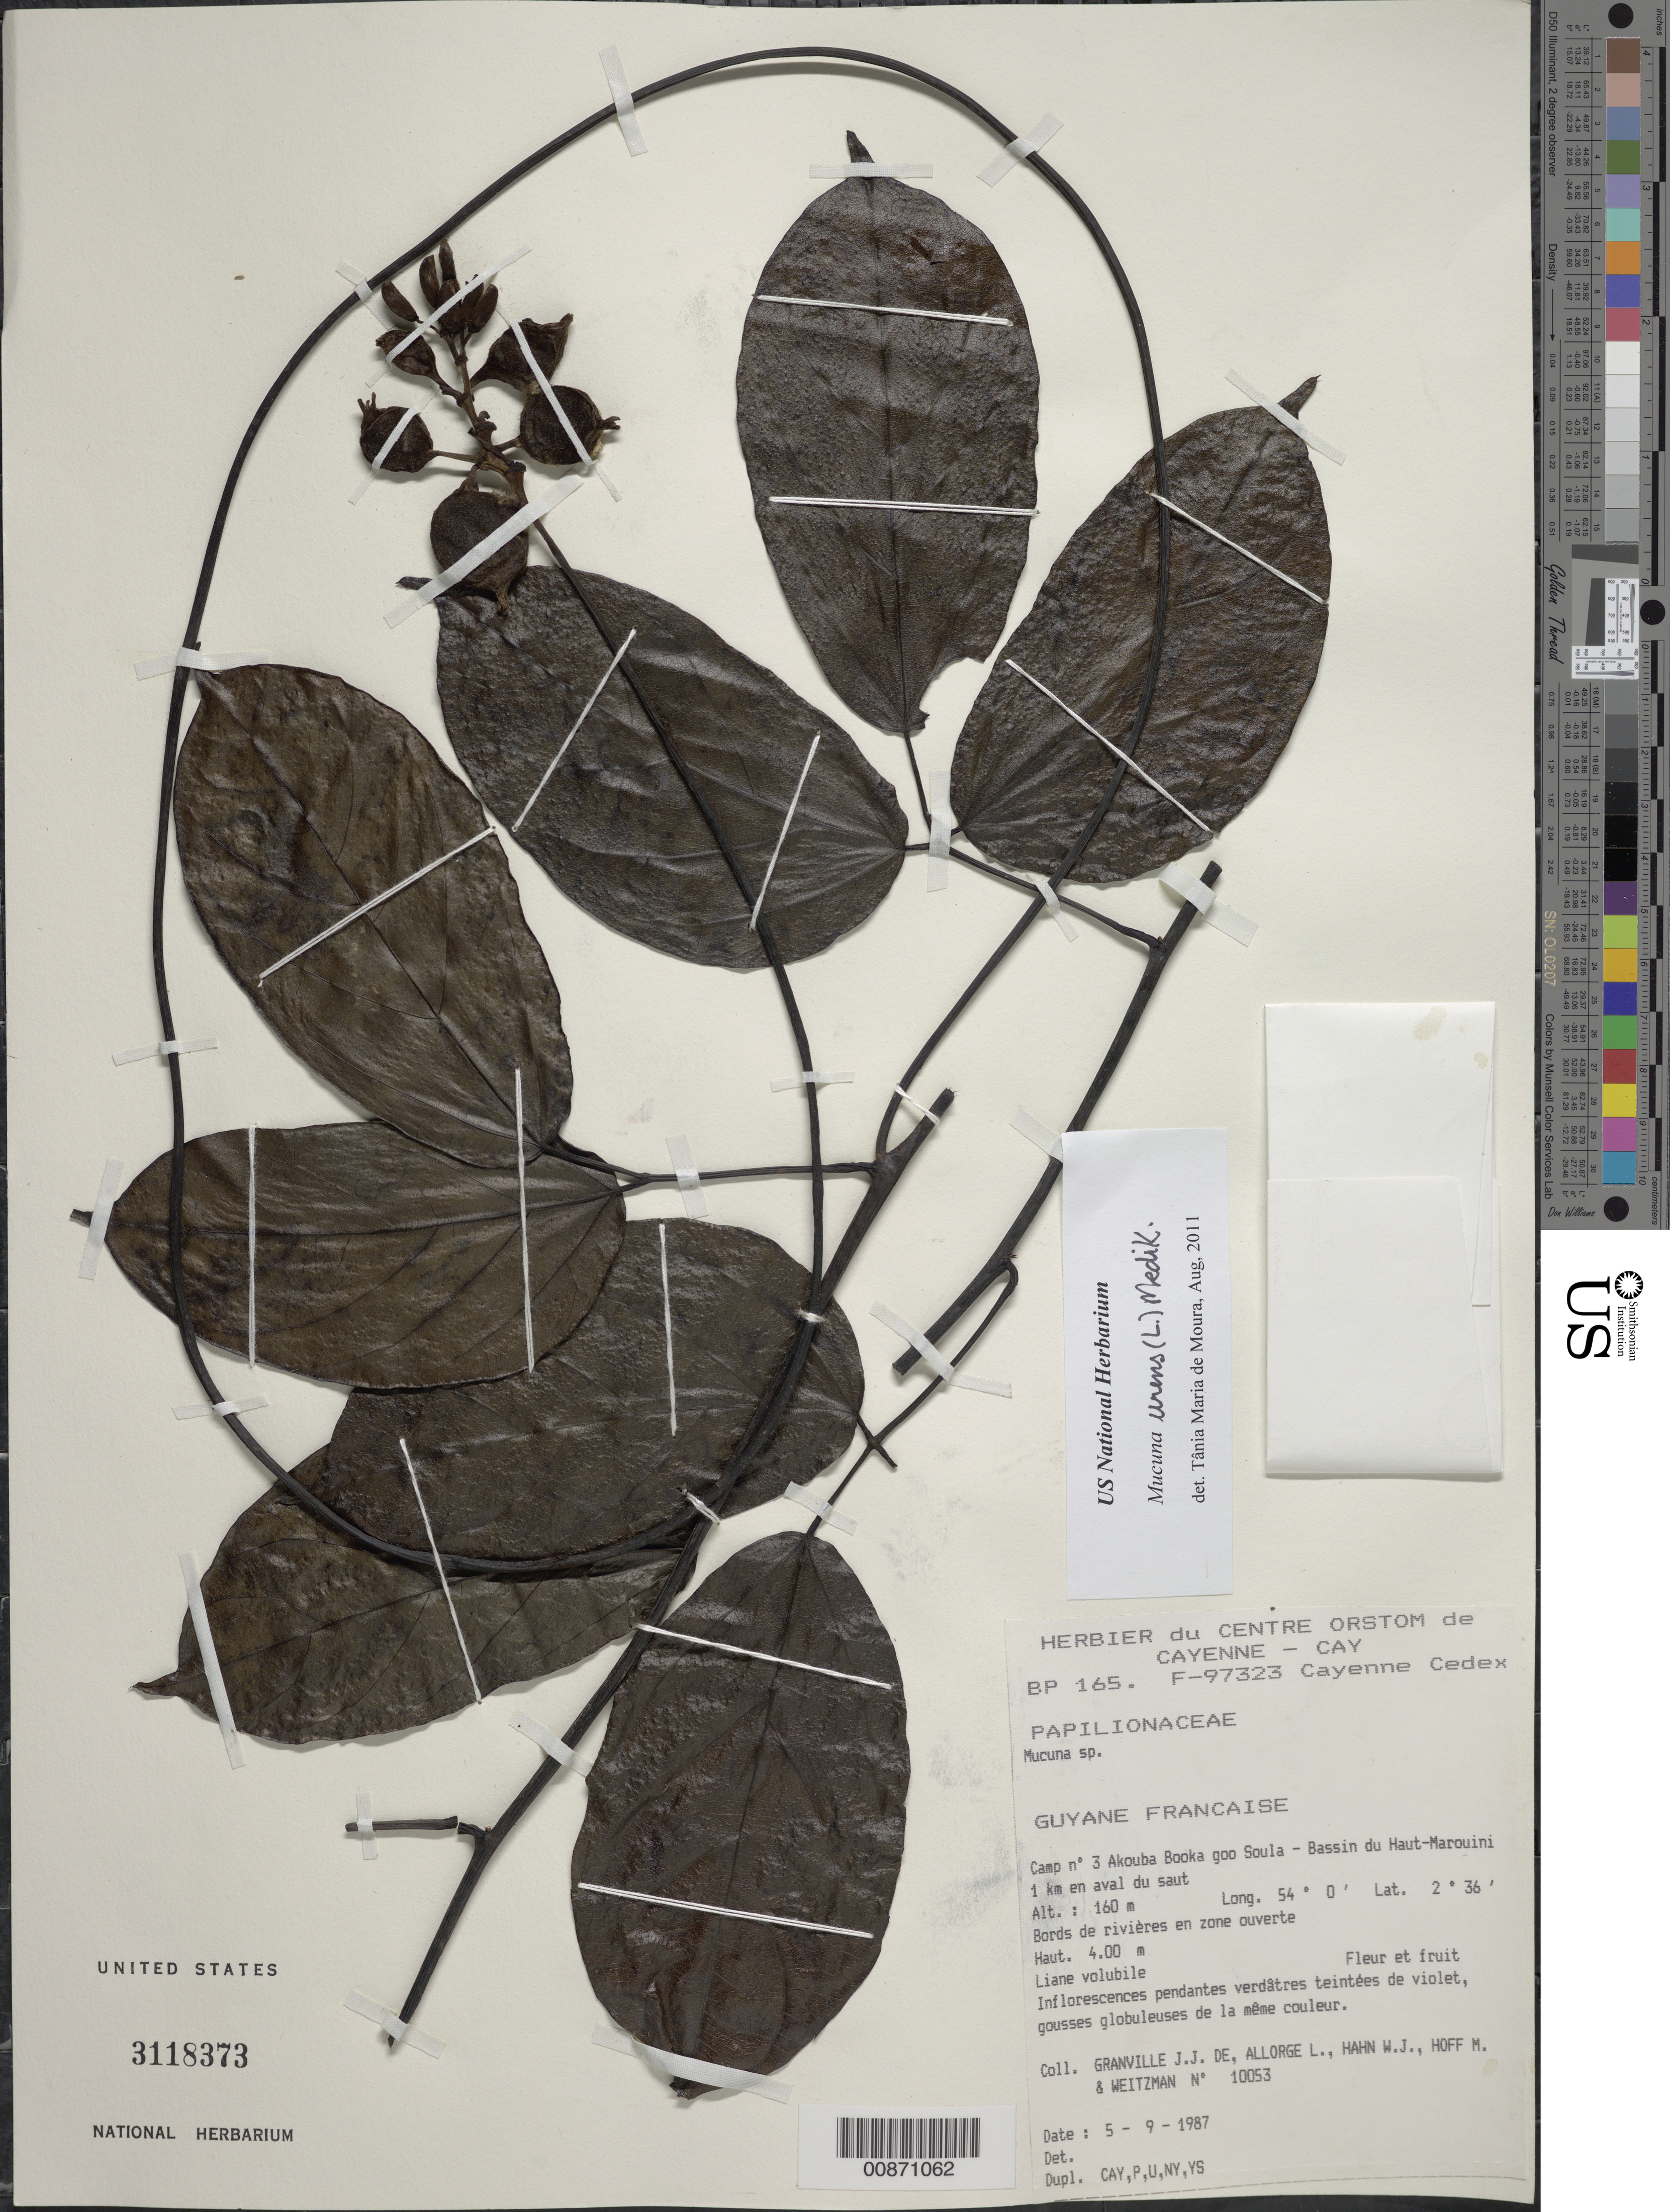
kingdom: Plantae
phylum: Tracheophyta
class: Magnoliopsida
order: Fabales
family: Fabaceae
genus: Mucuna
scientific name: Mucuna urens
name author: (L.) Medik.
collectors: J.-J. de Granville, L. Allorge, W. J. Hahn, M. Hoff & A. L. Weitzman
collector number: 10053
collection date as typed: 5-Sep-87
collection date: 1987-09-05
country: French Guiana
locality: Akouba Booka goo Soula, Camp #3, Bassin du Haut Marouini, 1 km en aval du saut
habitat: Bordes de rivieres en zone ouverte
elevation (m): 160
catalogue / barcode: US 3118373